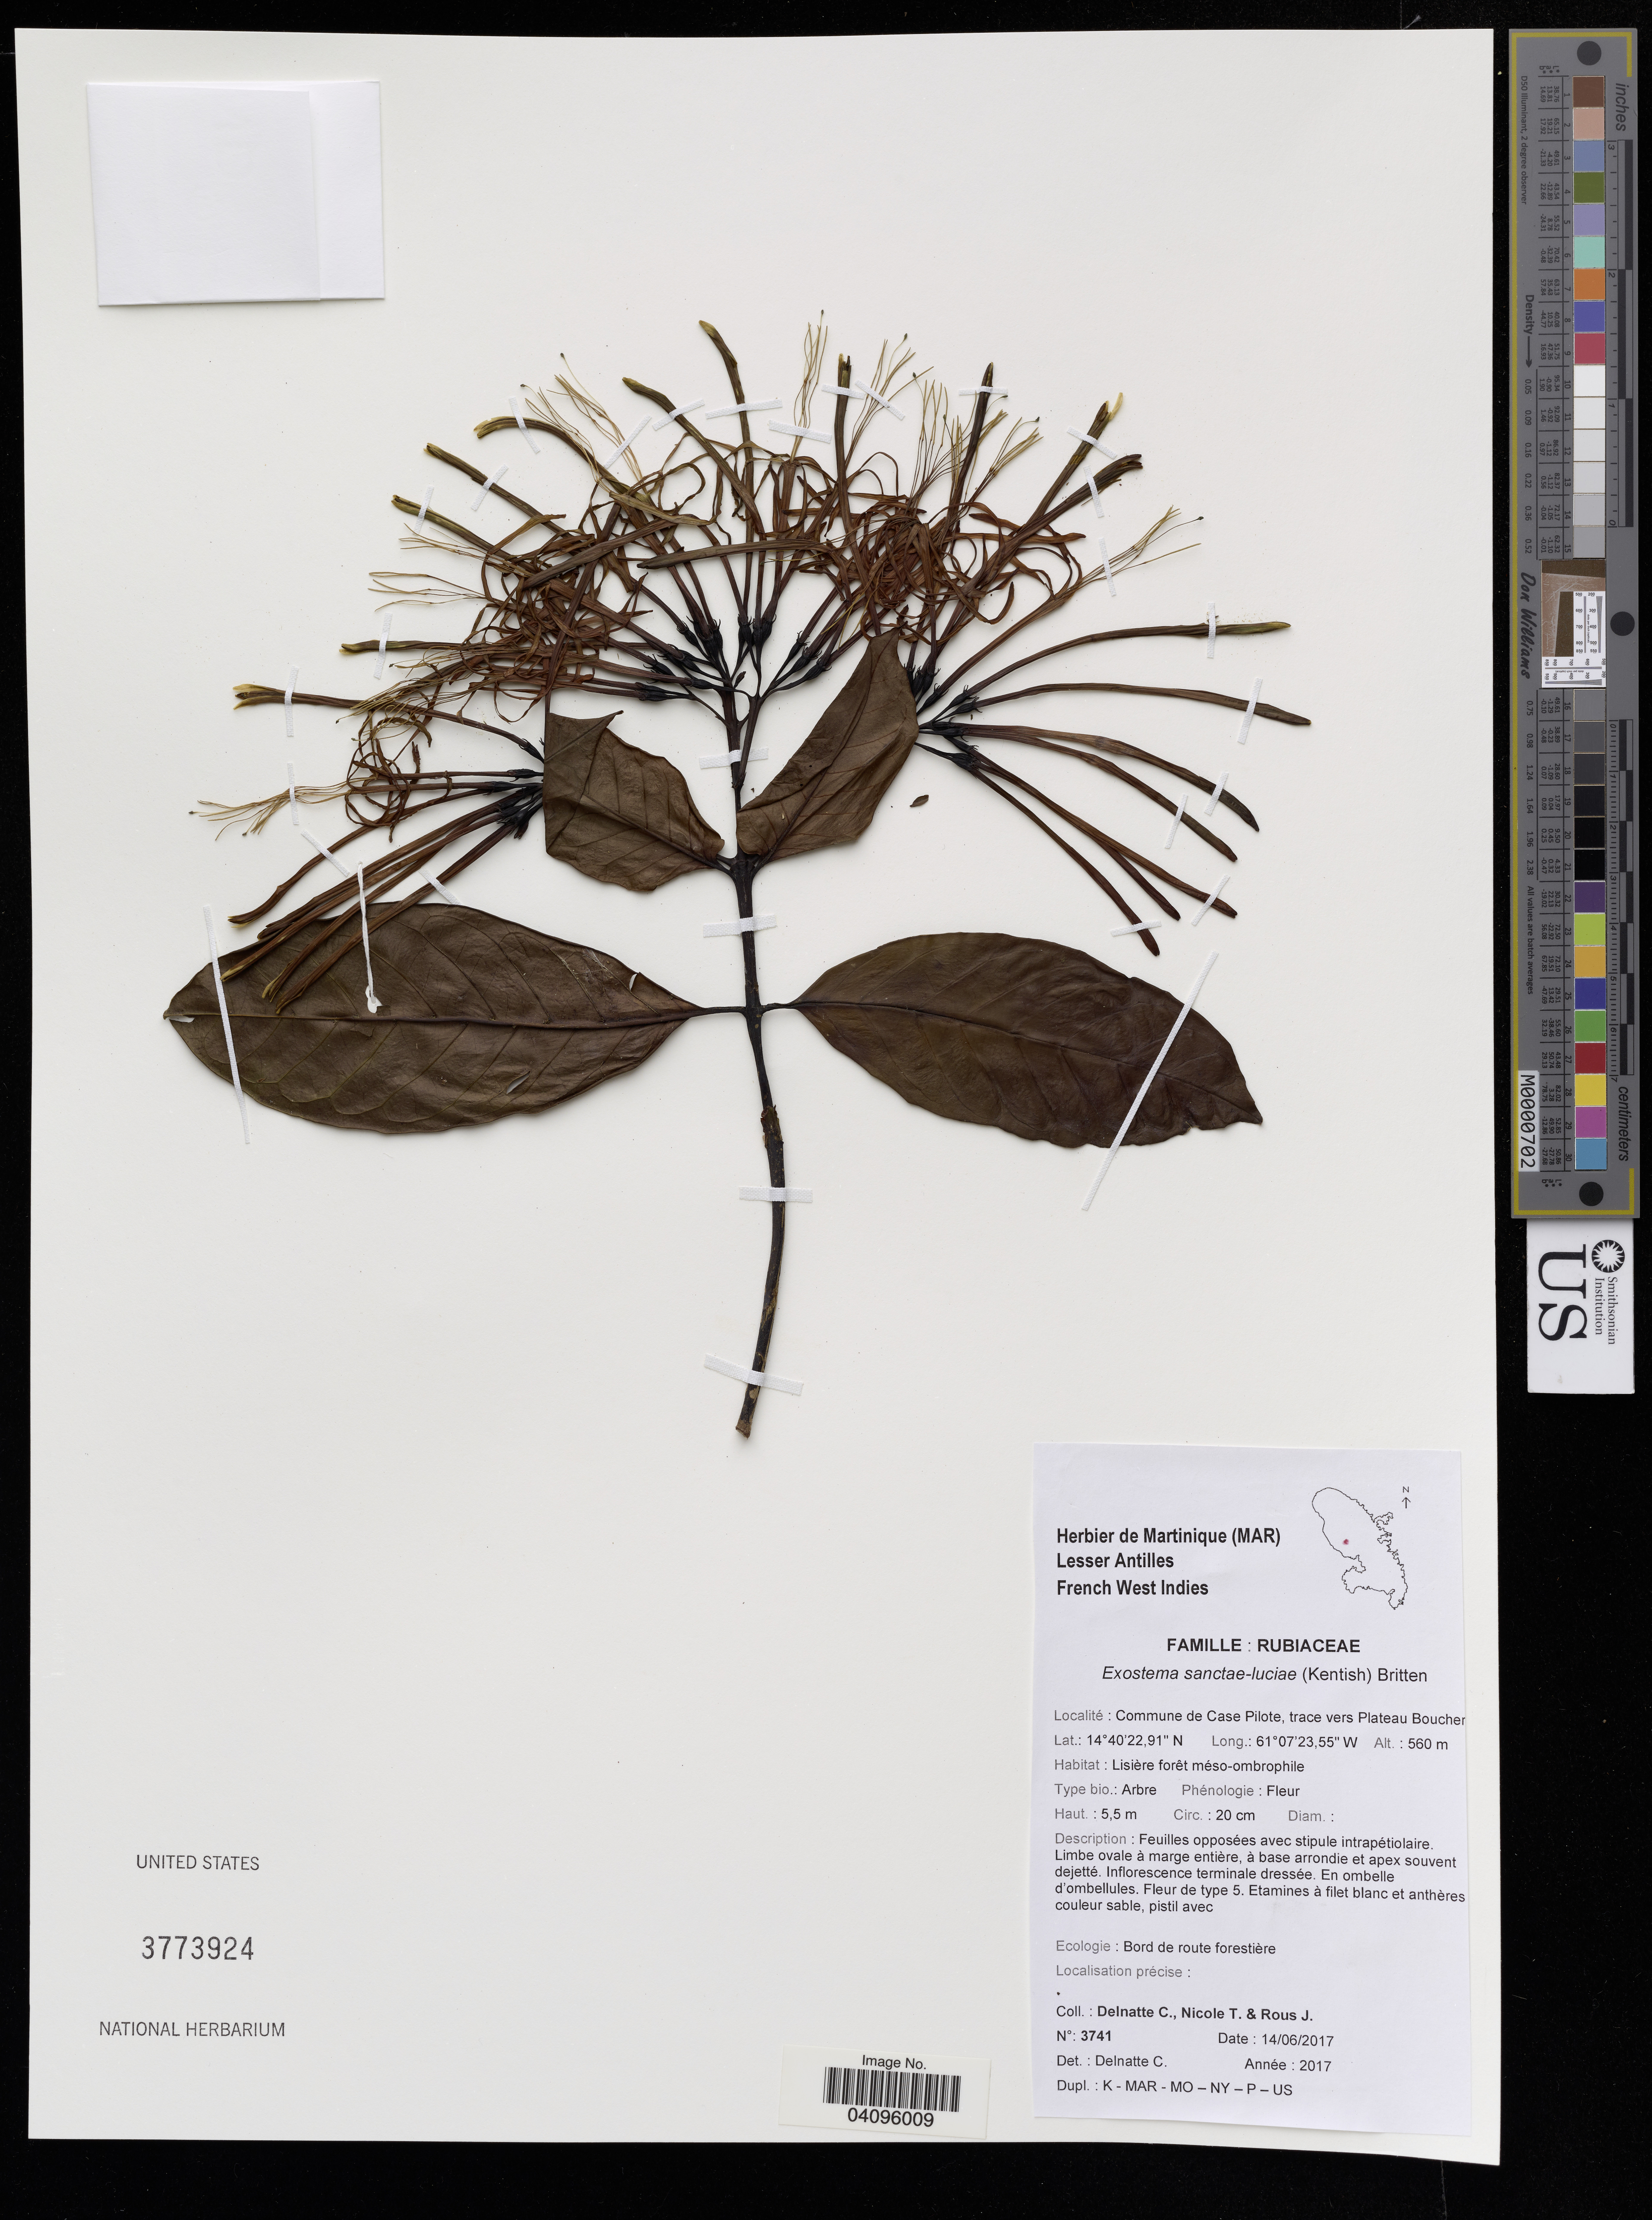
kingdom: Plantae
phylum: Tracheophyta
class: Magnoliopsida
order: Gentianales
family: Rubiaceae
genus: Exostema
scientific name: Exostema sanctae-luciae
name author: (Kentish) Britten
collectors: C. Delnatte, T. Nicole & J. Rous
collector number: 3741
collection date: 2017-06-14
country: Martinique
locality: Lesser Antilles. French West Indies. Commune de Cse Pilote, trace vers Plateau Boucher.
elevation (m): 560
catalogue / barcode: US 3773924